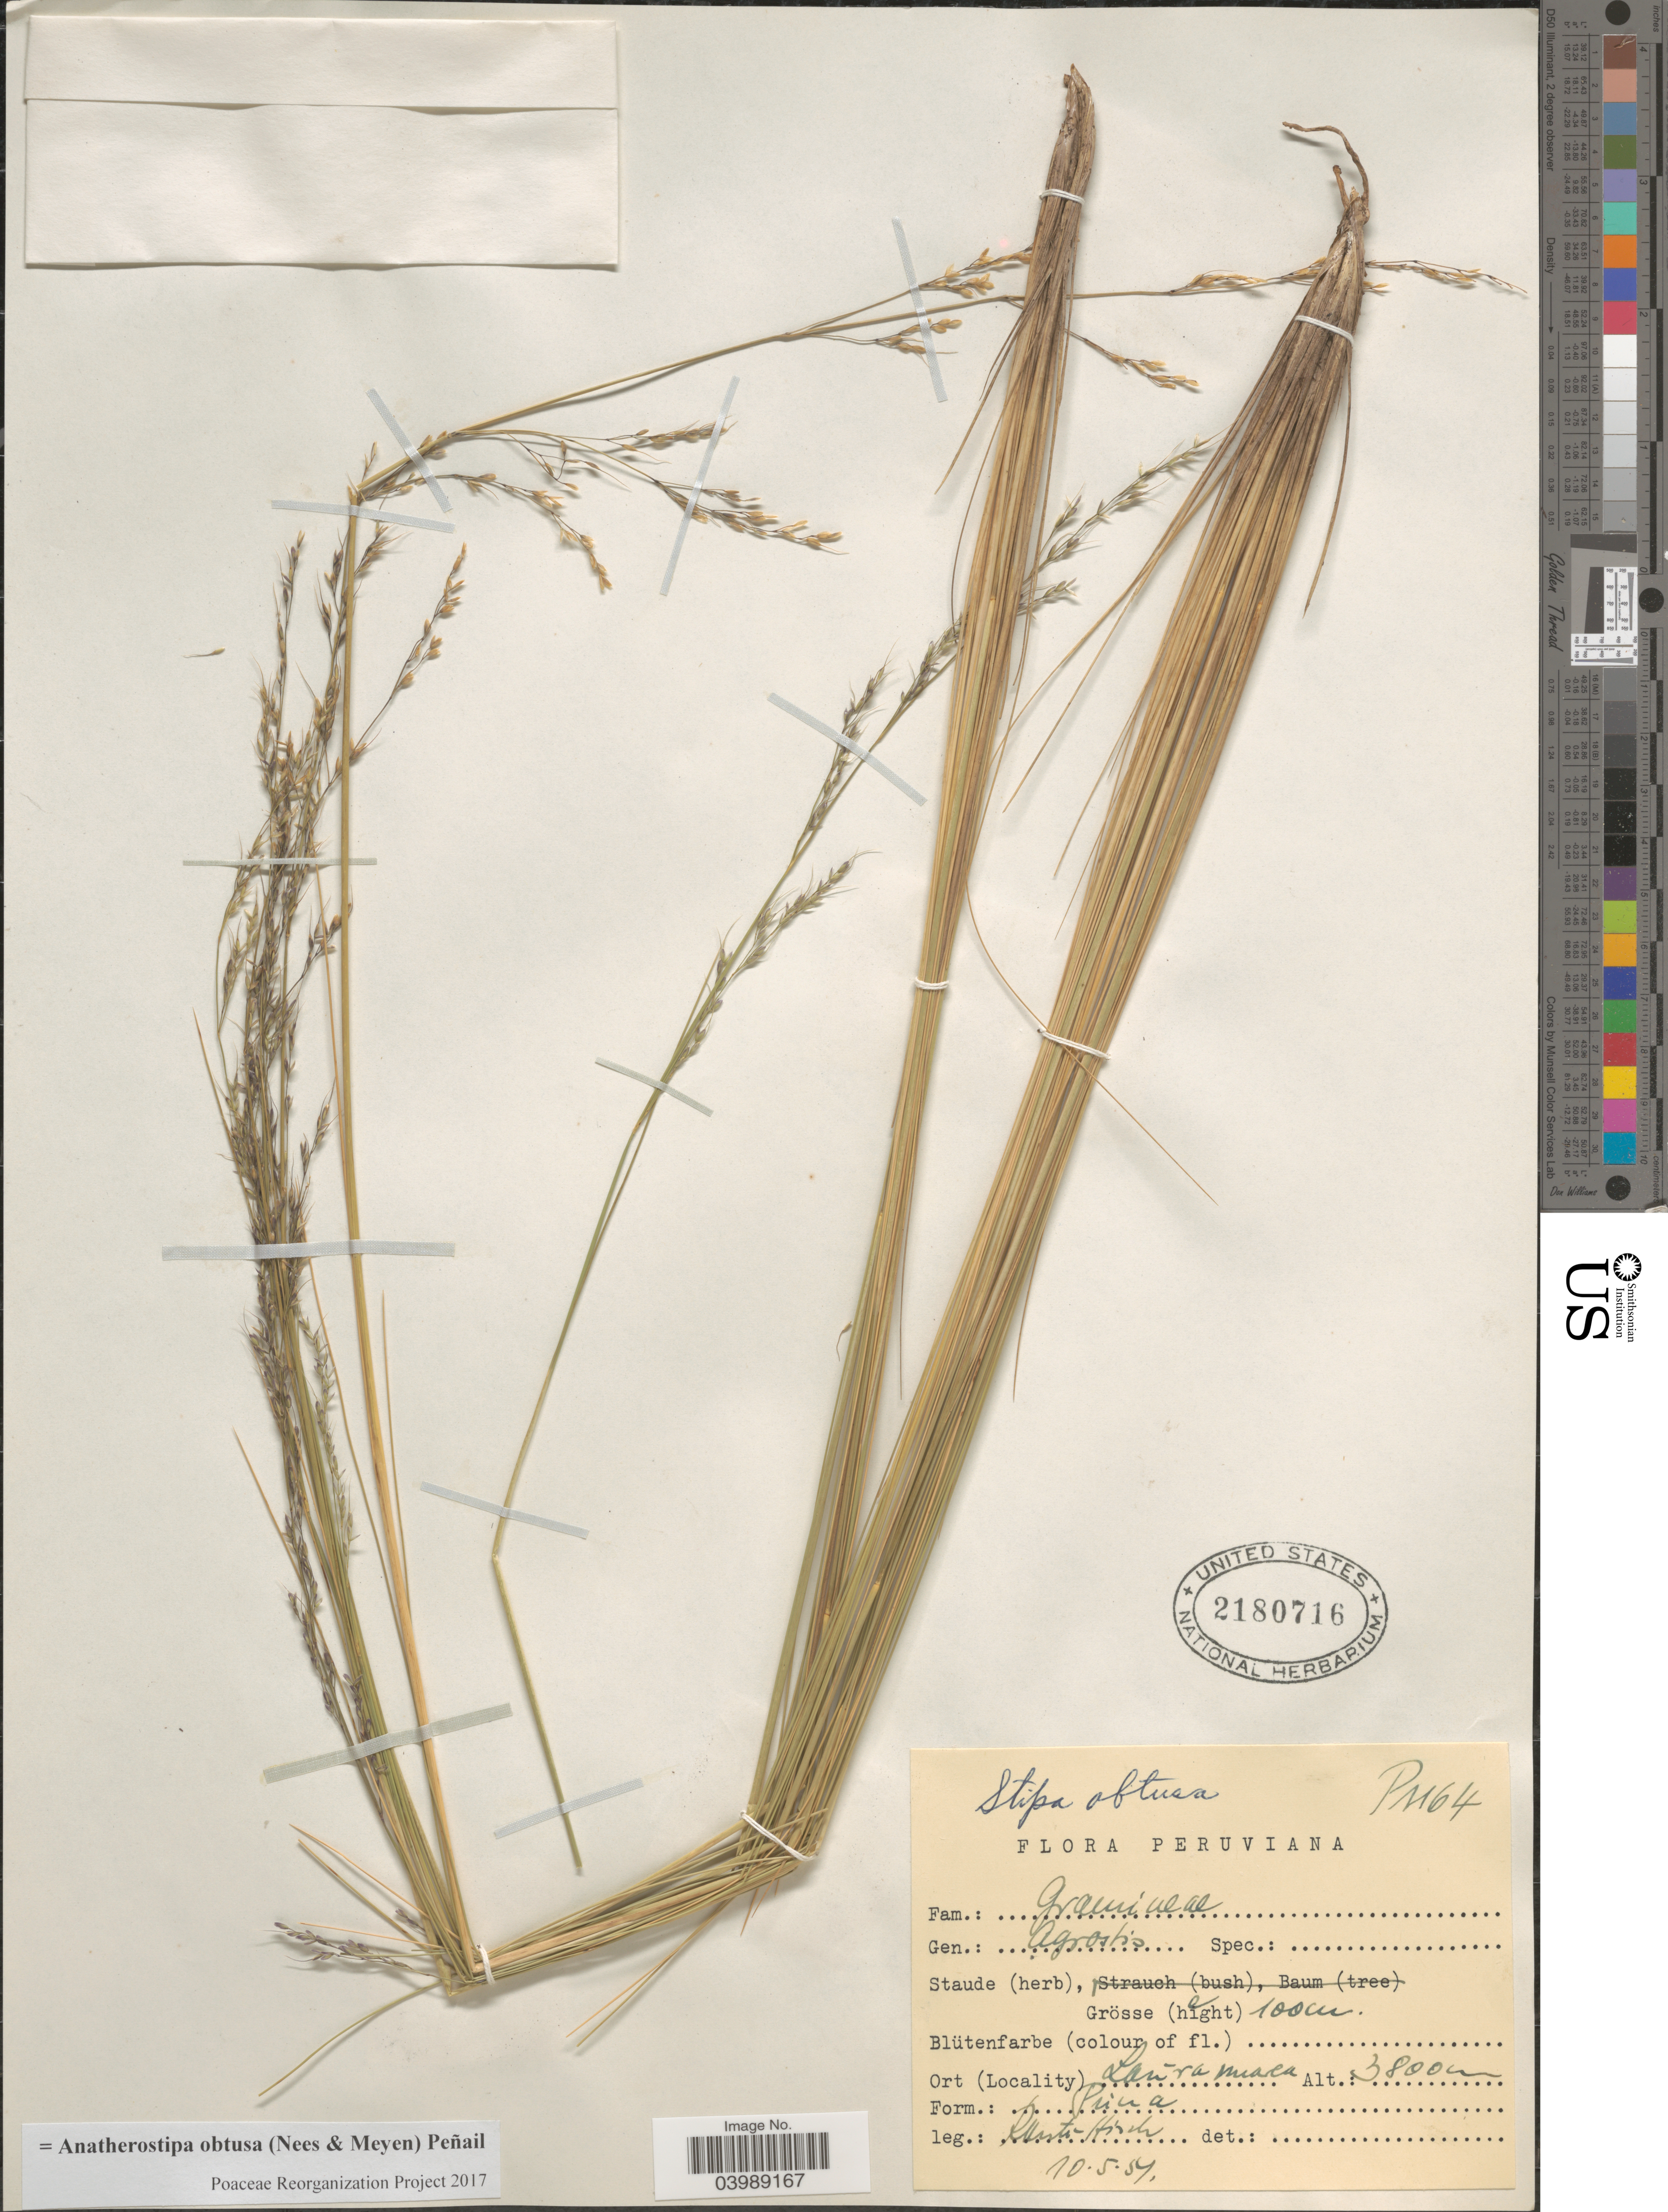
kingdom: Plantae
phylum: Tracheophyta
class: Liliopsida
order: Poales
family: Poaceae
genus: Anatherostipa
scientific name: Anatherostipa obtusa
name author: (Nees & Meyen) Peñailillo B.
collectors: W. Rauh & G. Hirsch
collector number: P1164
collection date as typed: Transcribed d/m/y: 10/5/54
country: Peru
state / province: Puno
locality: Lauramarca.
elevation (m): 3800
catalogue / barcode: US 2180716